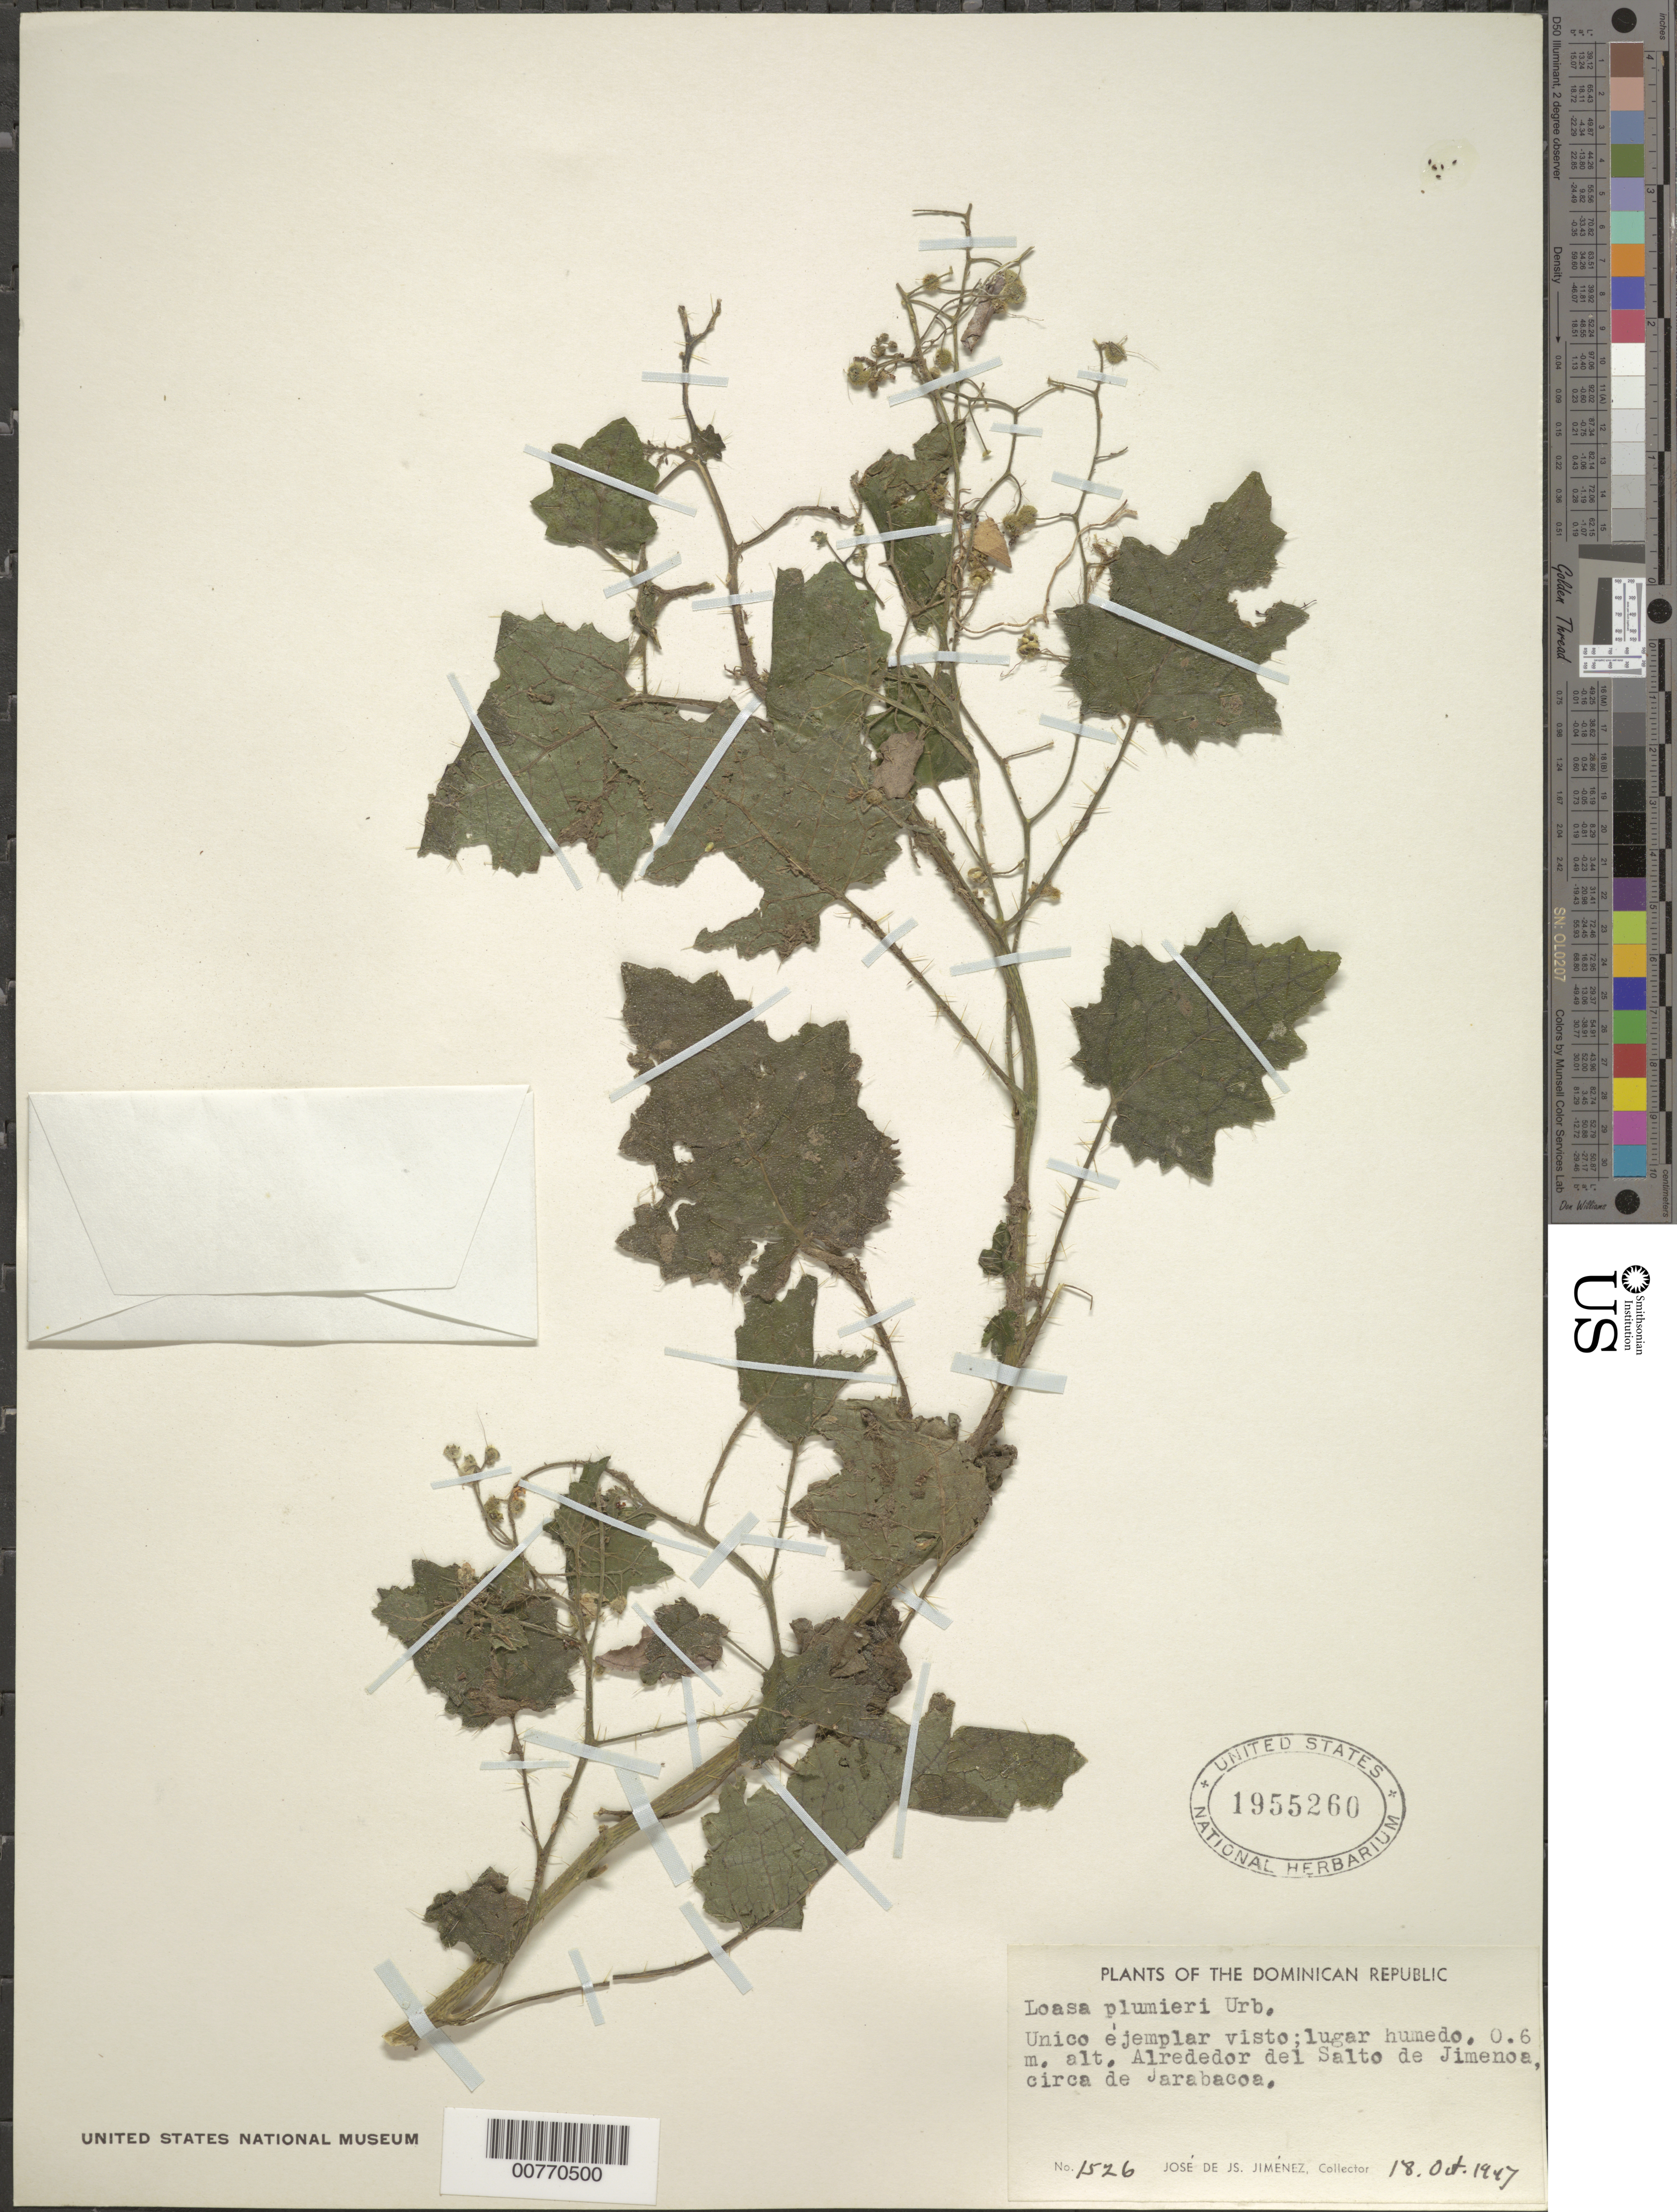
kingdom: Plantae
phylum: Tracheophyta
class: Magnoliopsida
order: Cornales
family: Loasaceae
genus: Aosa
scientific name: Aosa plumieri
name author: (Urb.) Weigend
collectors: J. J. Jiménez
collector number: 1526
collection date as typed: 18 Oct 1947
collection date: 1947-10-18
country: Dominican Republic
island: Hispaniola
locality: Around of Salto de Jimenoa, close to Jarabacoa.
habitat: Wet place.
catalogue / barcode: US 1955260